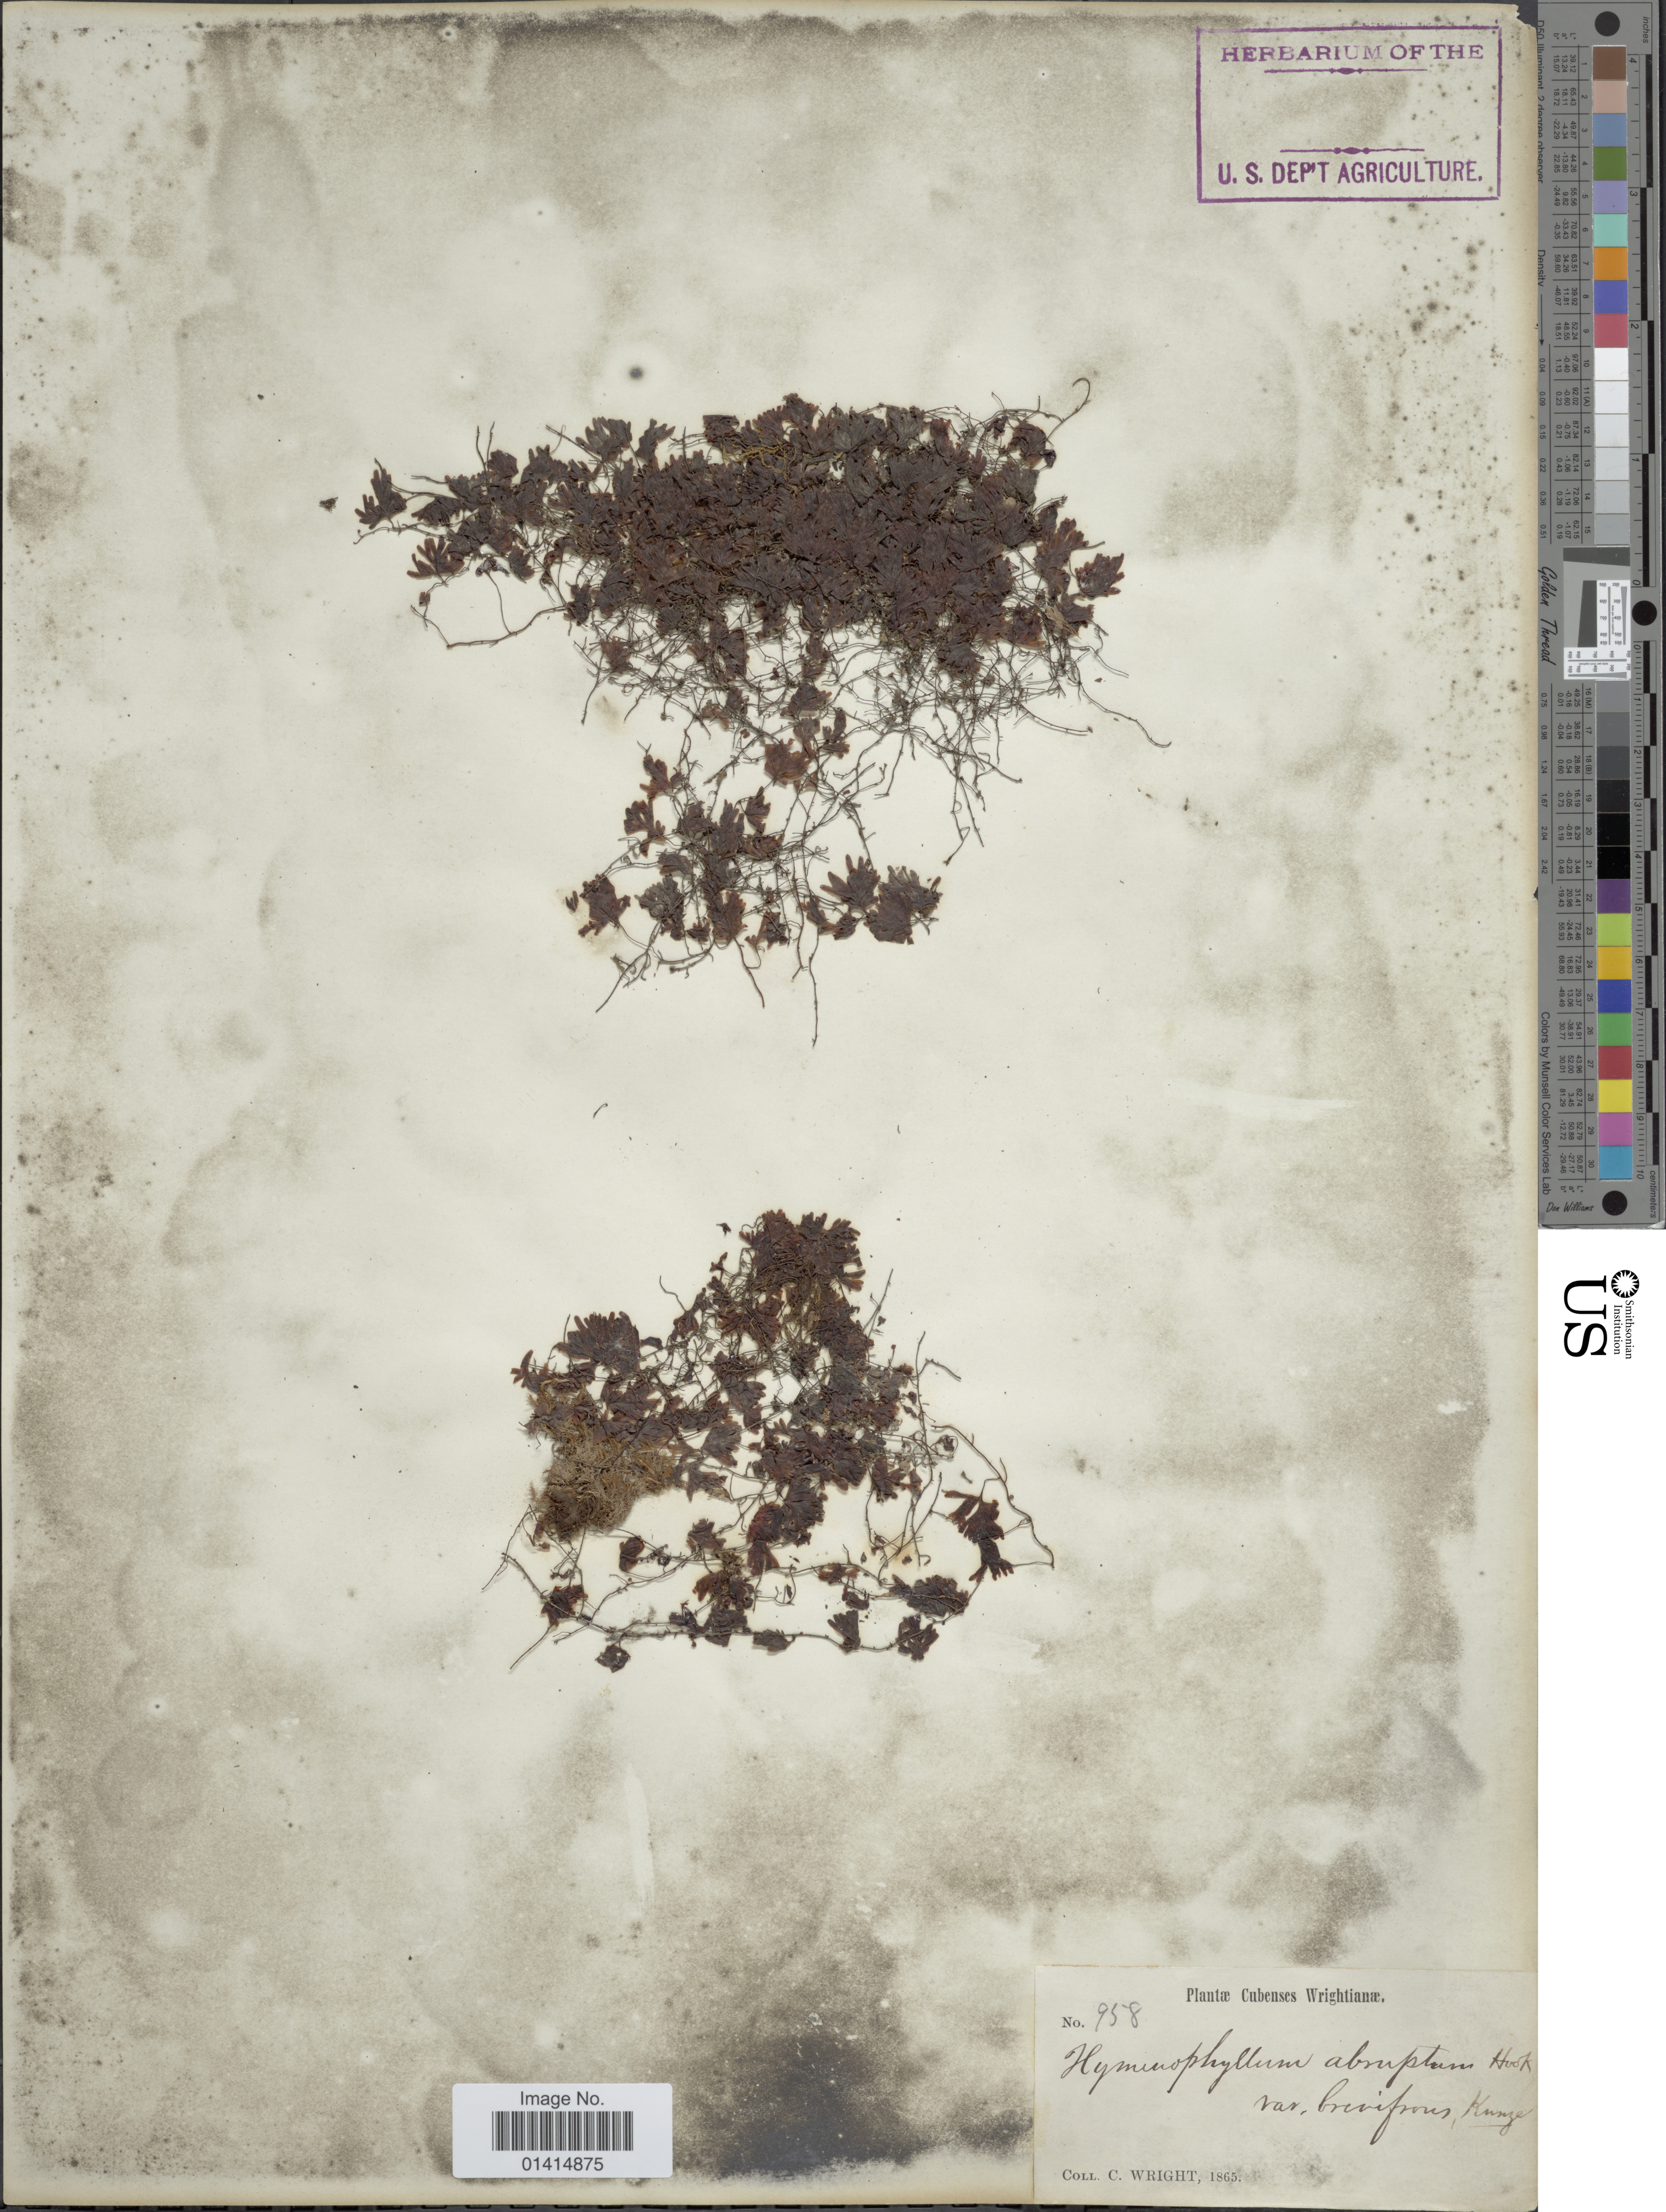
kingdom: Plantae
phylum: Tracheophyta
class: Polypodiopsida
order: Hymenophyllales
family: Hymenophyllaceae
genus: Hymenophyllum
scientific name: Hymenophyllum brevifrons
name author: Kunze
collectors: C. Wright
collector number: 958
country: Cuba